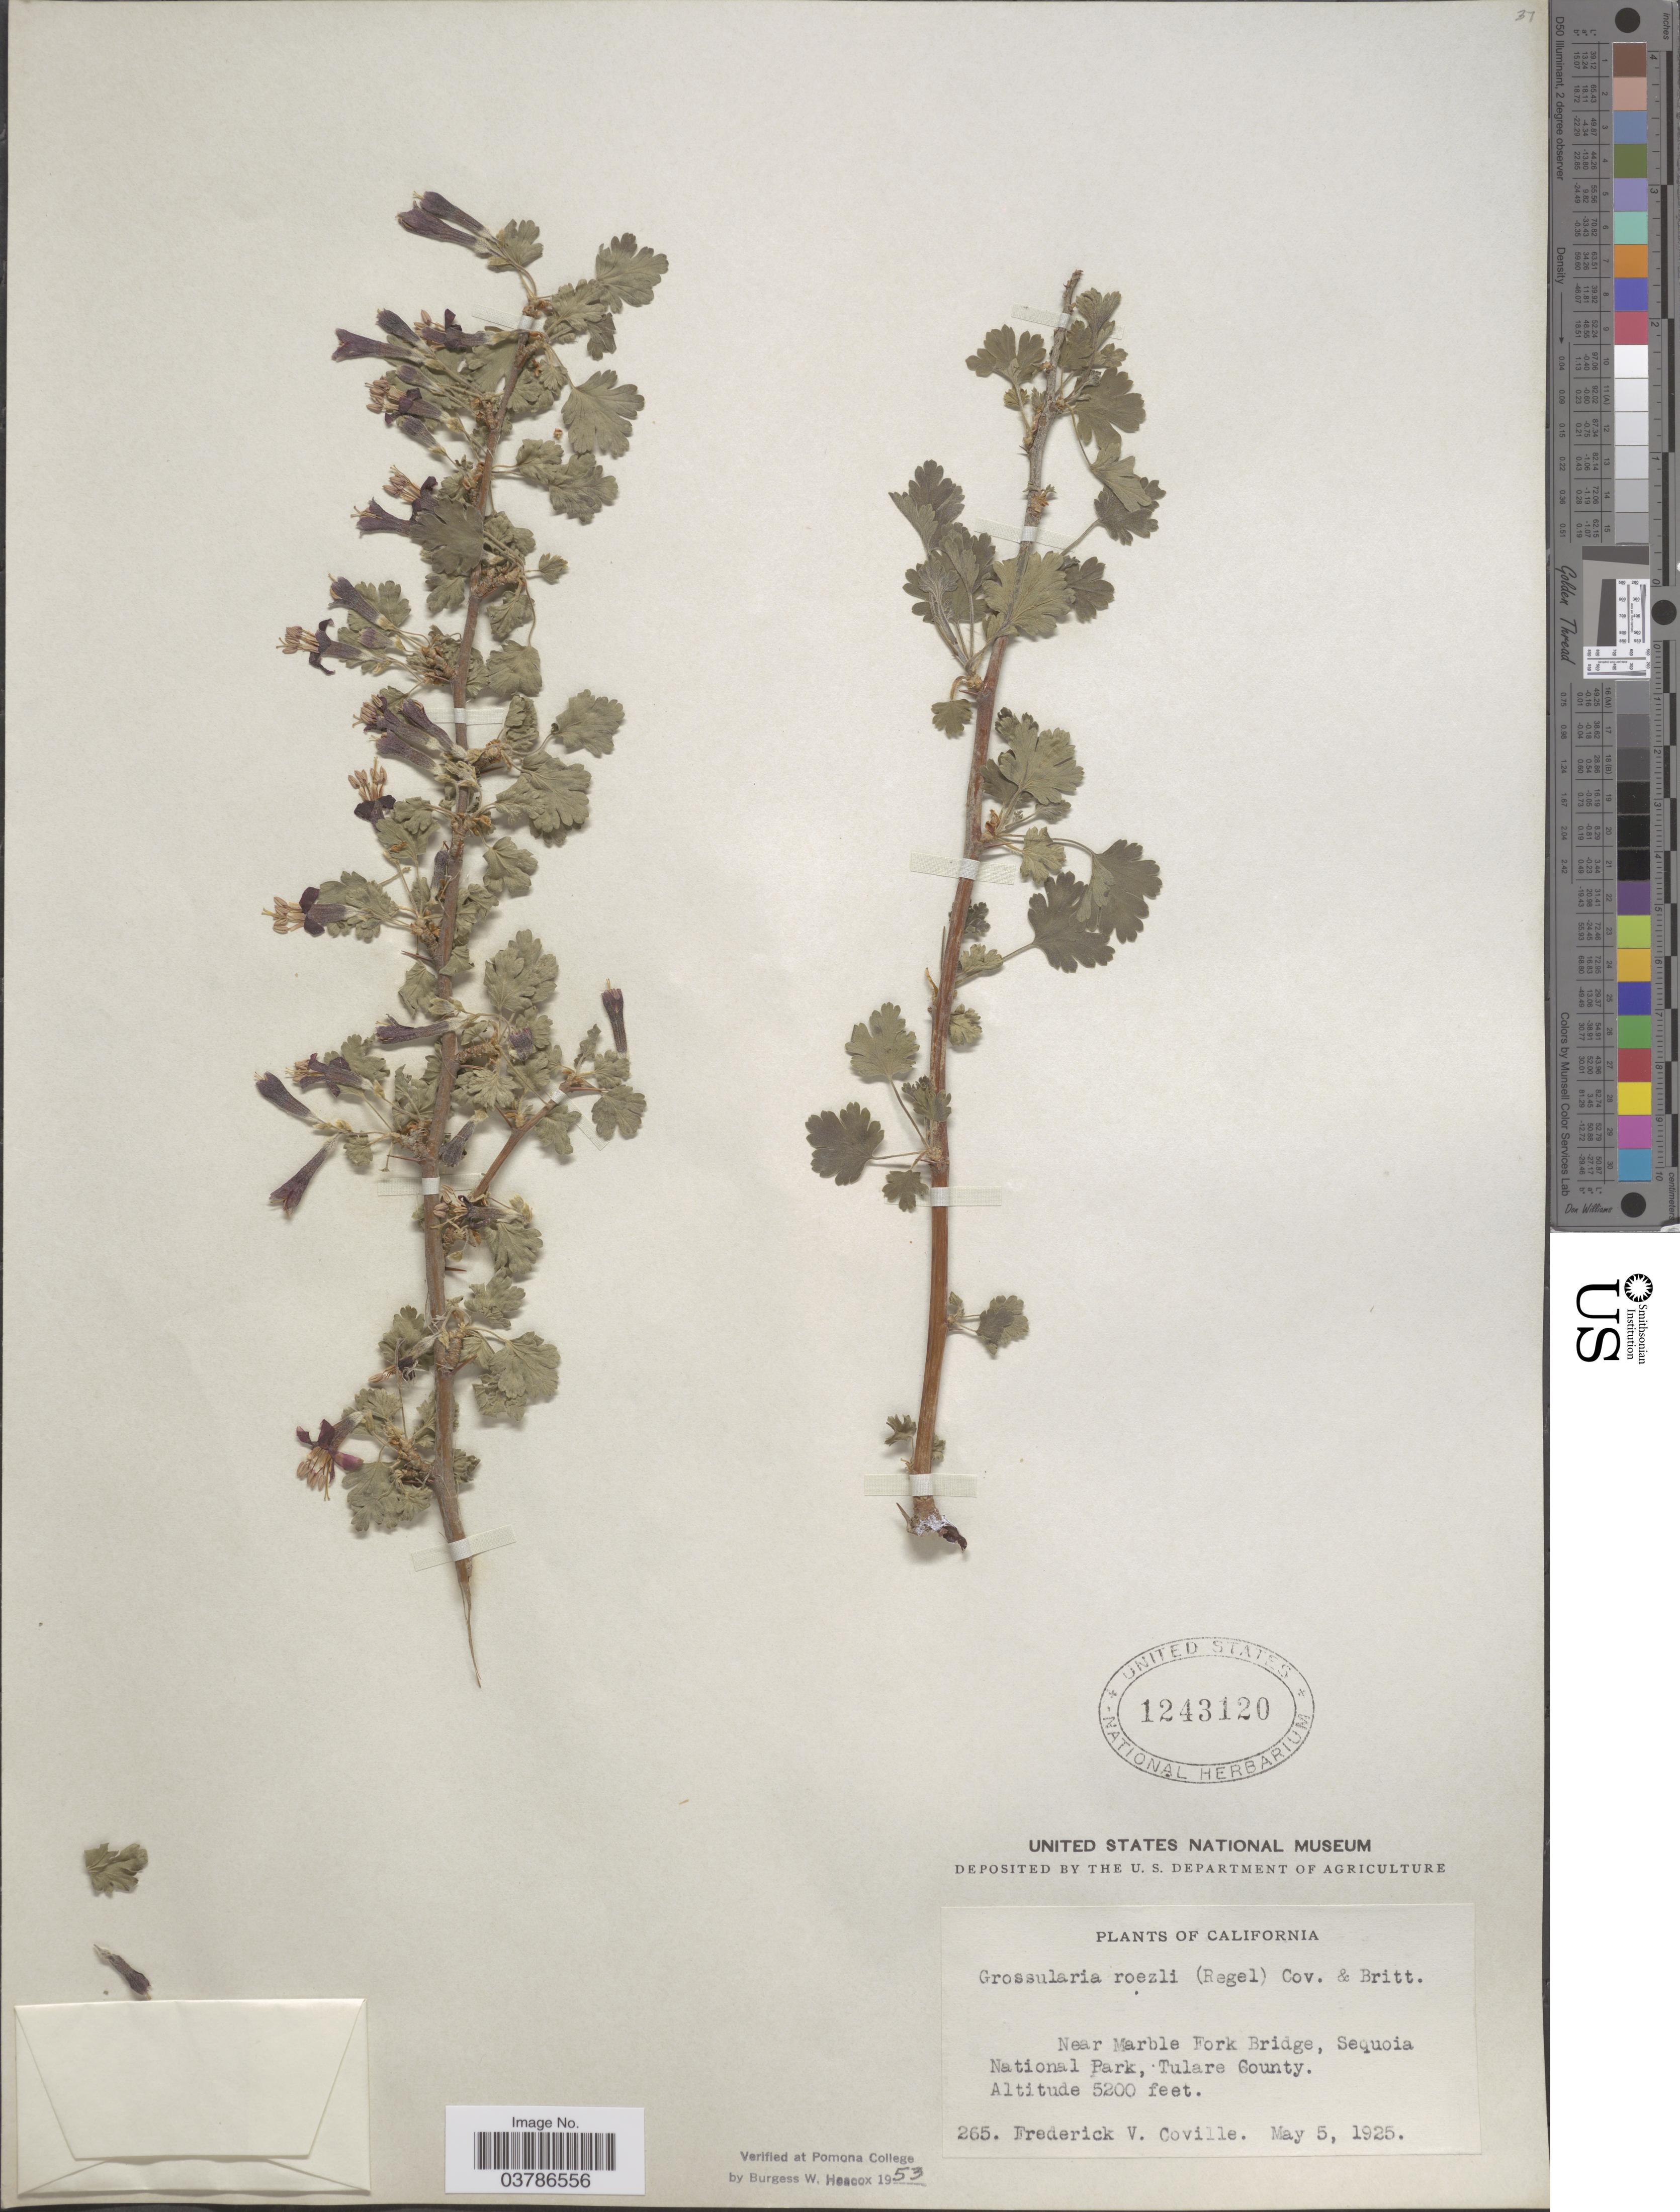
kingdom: Plantae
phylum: Tracheophyta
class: Magnoliopsida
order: Saxifragales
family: Grossulariaceae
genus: Ribes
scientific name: Ribes roezlii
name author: Regel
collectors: F. V. Coville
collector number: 265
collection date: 1925-05-05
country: United States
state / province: California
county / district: Tulare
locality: Near Marble Fork Bridge, Sequoia National Park, Tulare County.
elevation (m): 1585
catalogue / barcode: US 1243120